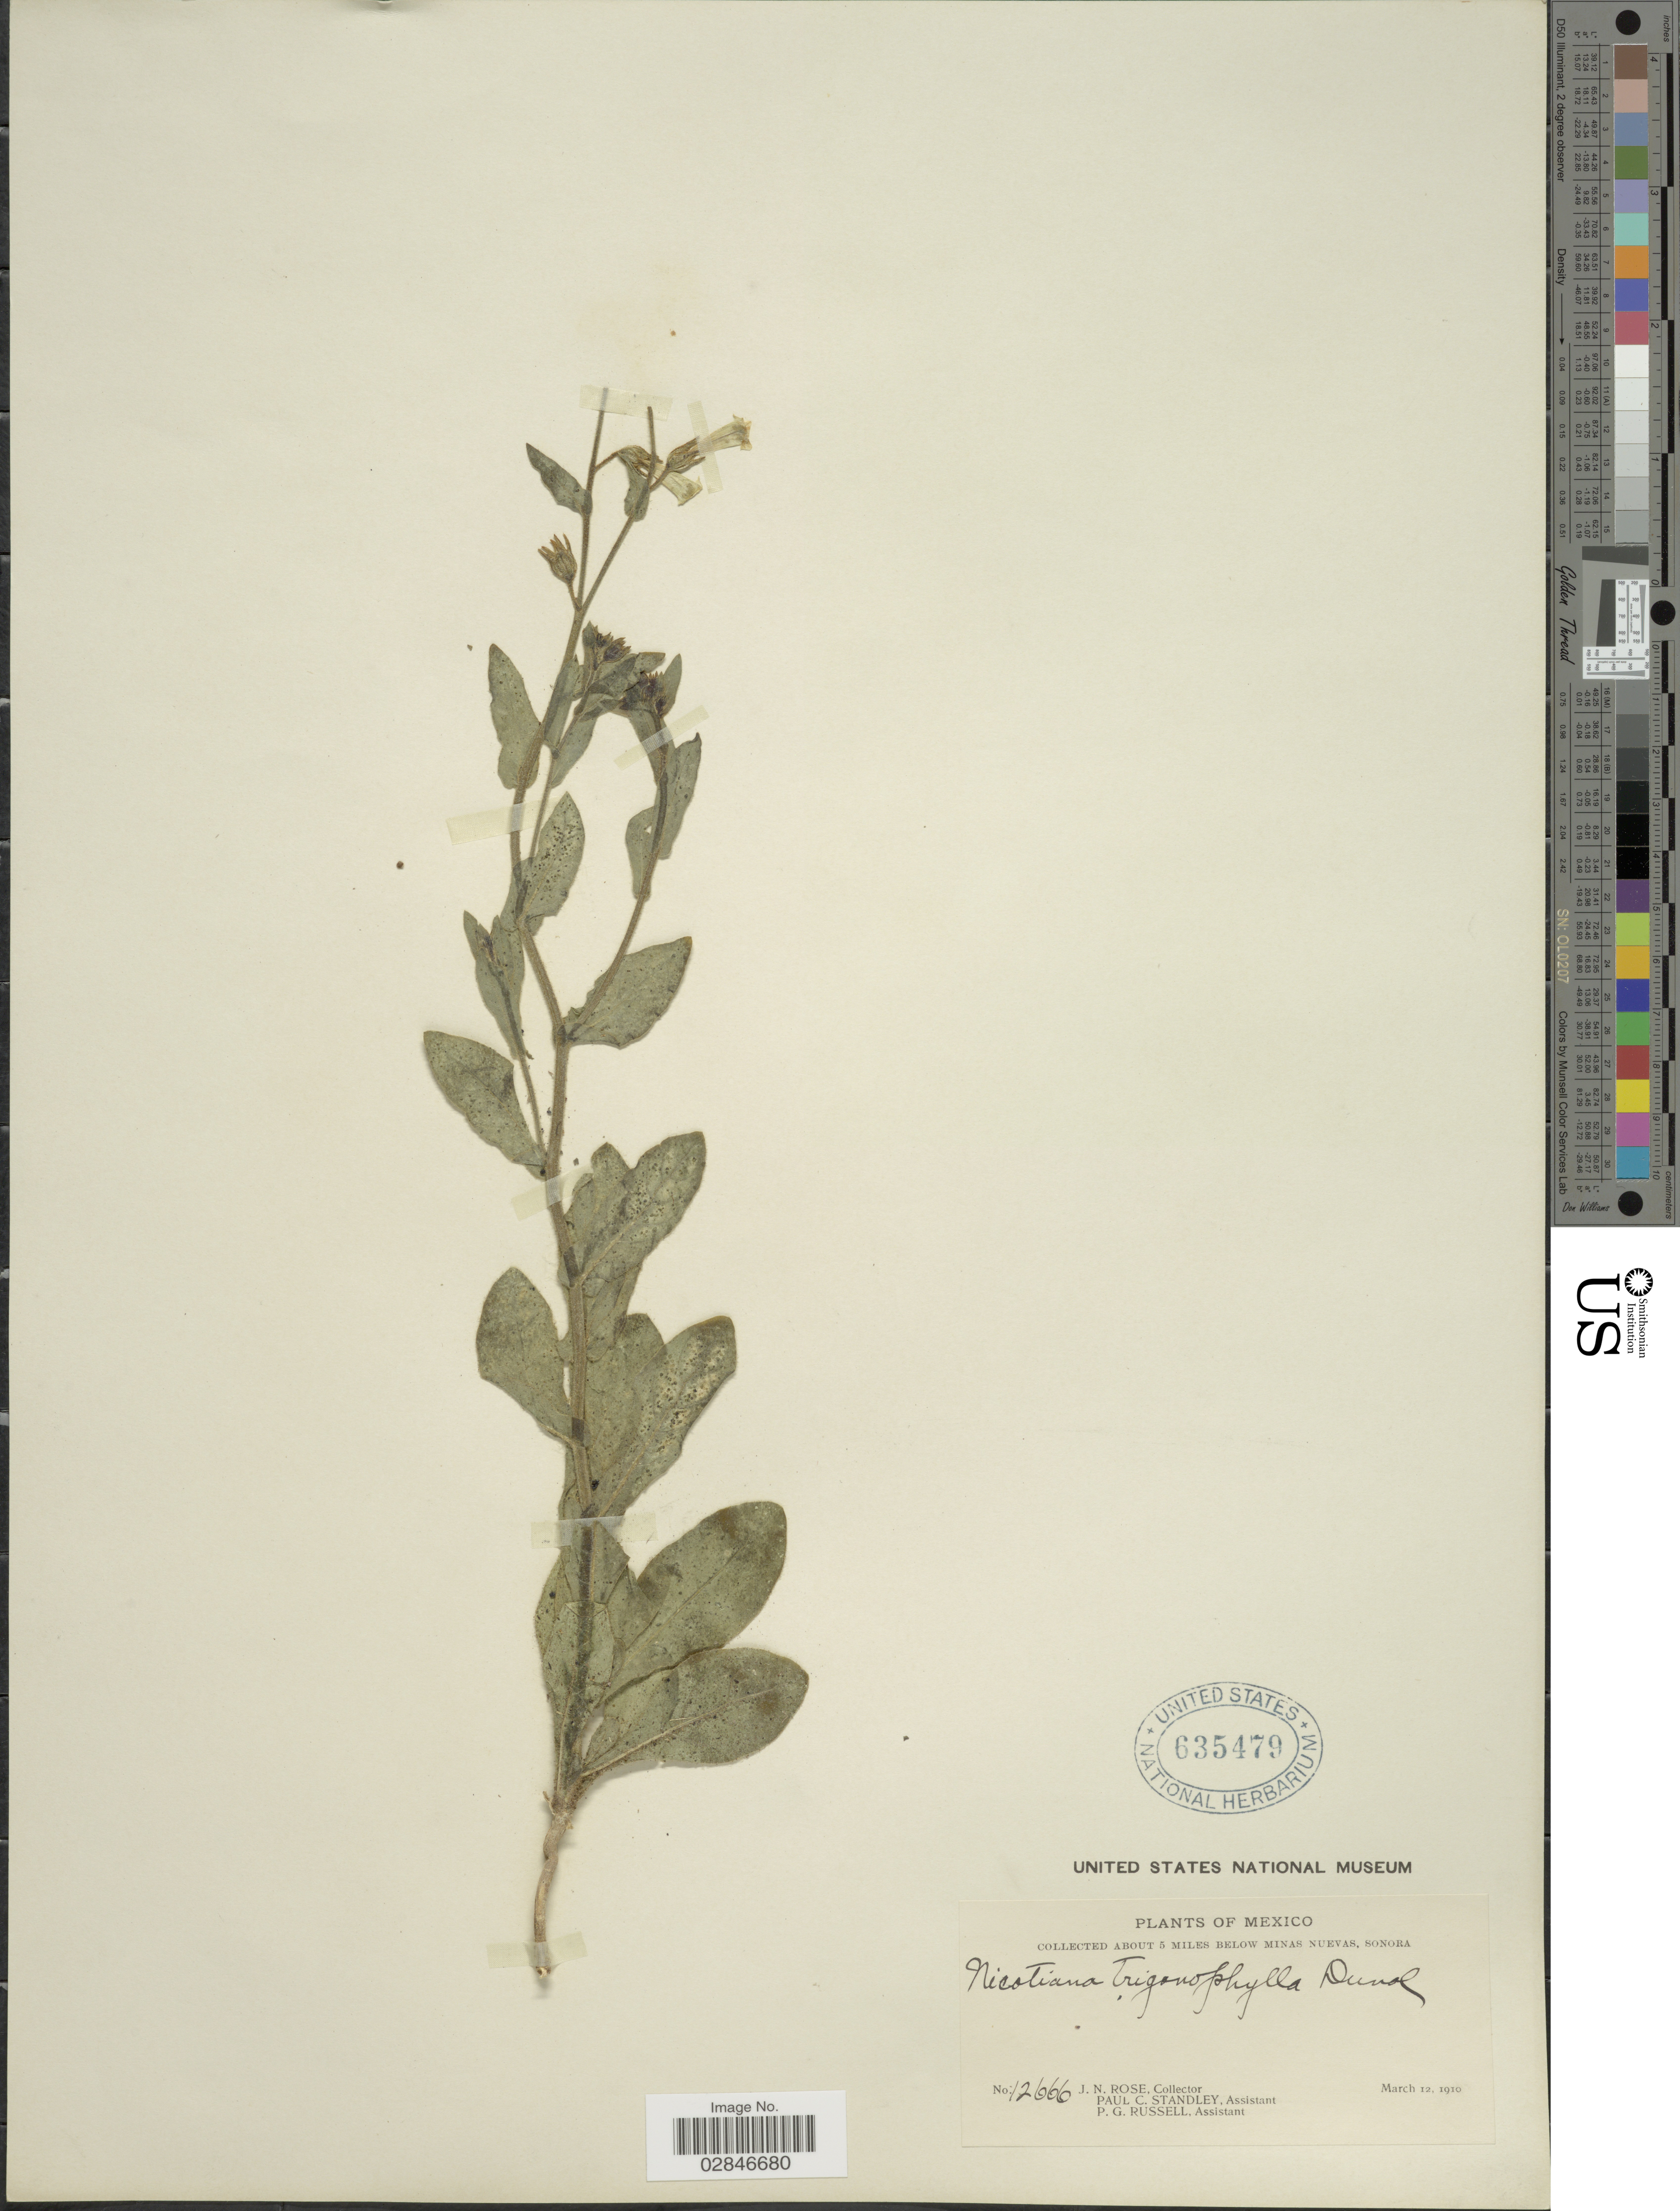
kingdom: Plantae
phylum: Tracheophyta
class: Magnoliopsida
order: Solanales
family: Solanaceae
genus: Nicotiana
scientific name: Nicotiana trigonophylla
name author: Dunal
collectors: J. N. Rose, P. C. Standley & P. G. Russell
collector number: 12666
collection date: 1910-03-12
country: Mexico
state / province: Sonora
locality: About 5 miles below Minas Nuevas.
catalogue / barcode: US 635479